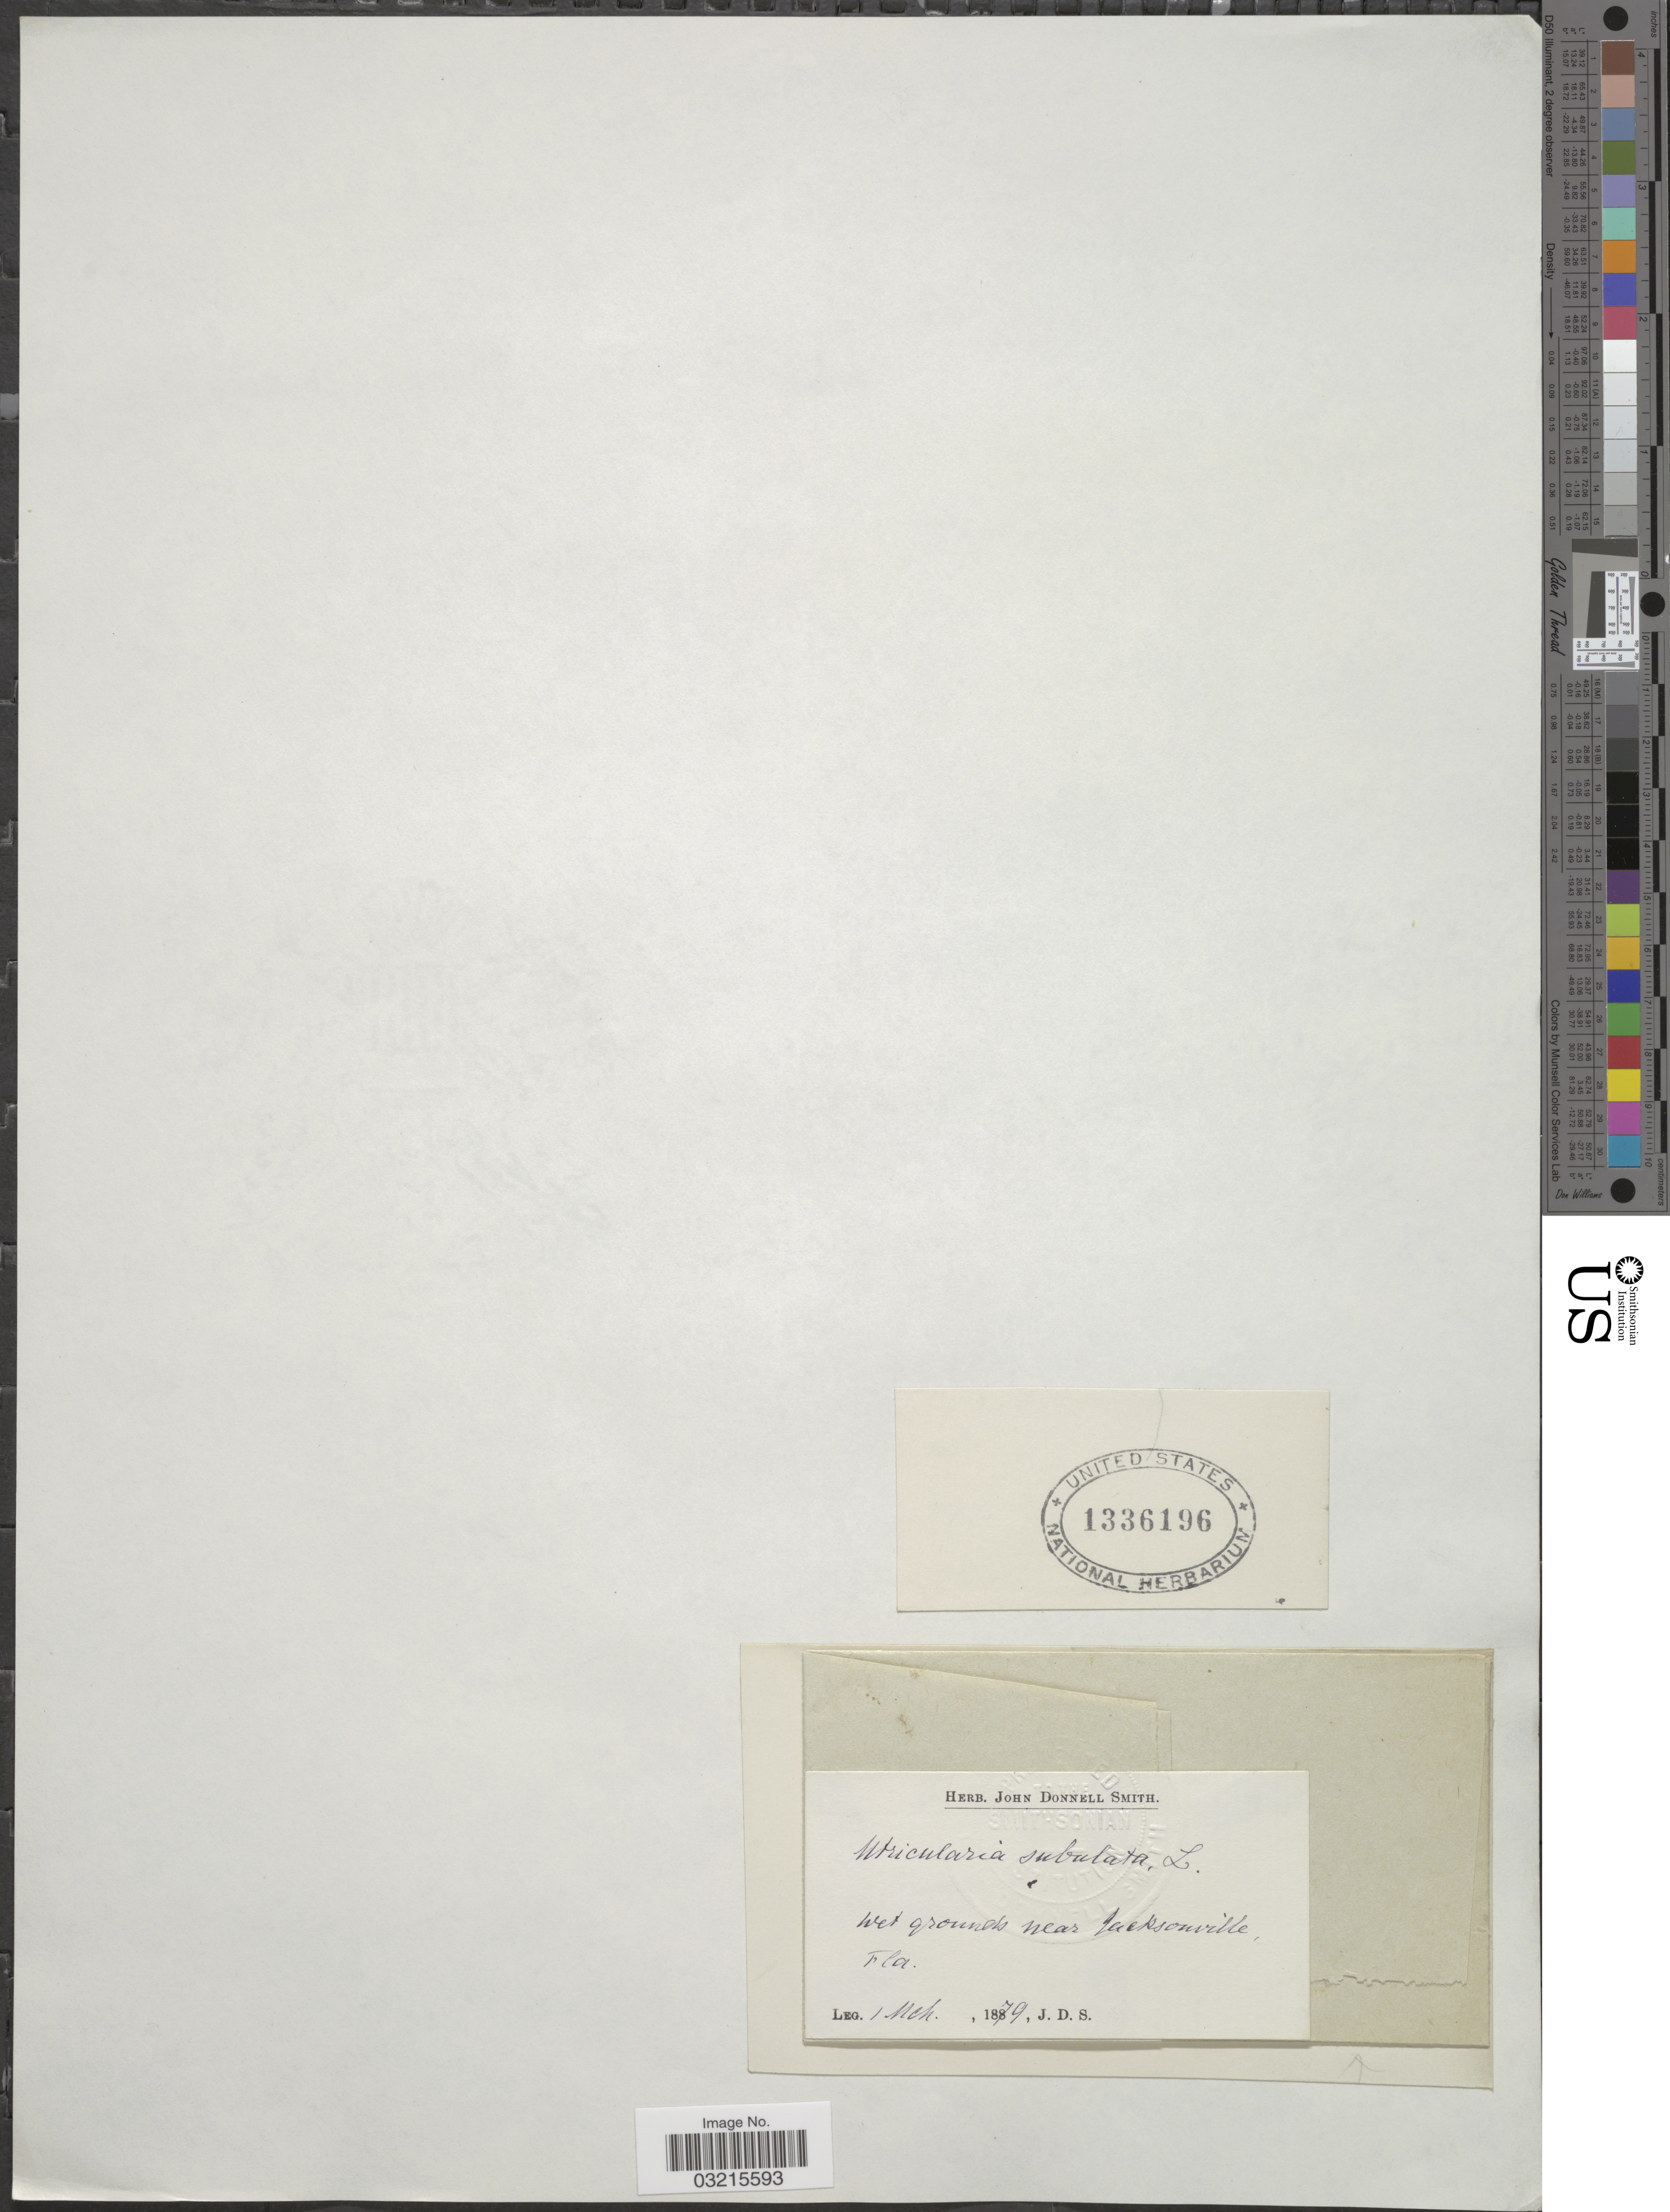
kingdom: Plantae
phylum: Tracheophyta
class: Magnoliopsida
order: Lamiales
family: Lentibulariaceae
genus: Utricularia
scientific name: Utricularia subulata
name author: L.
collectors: J. Donnell Smith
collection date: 1879-03-01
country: United States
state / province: Florida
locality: Near Jacksonville.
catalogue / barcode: US 1336196